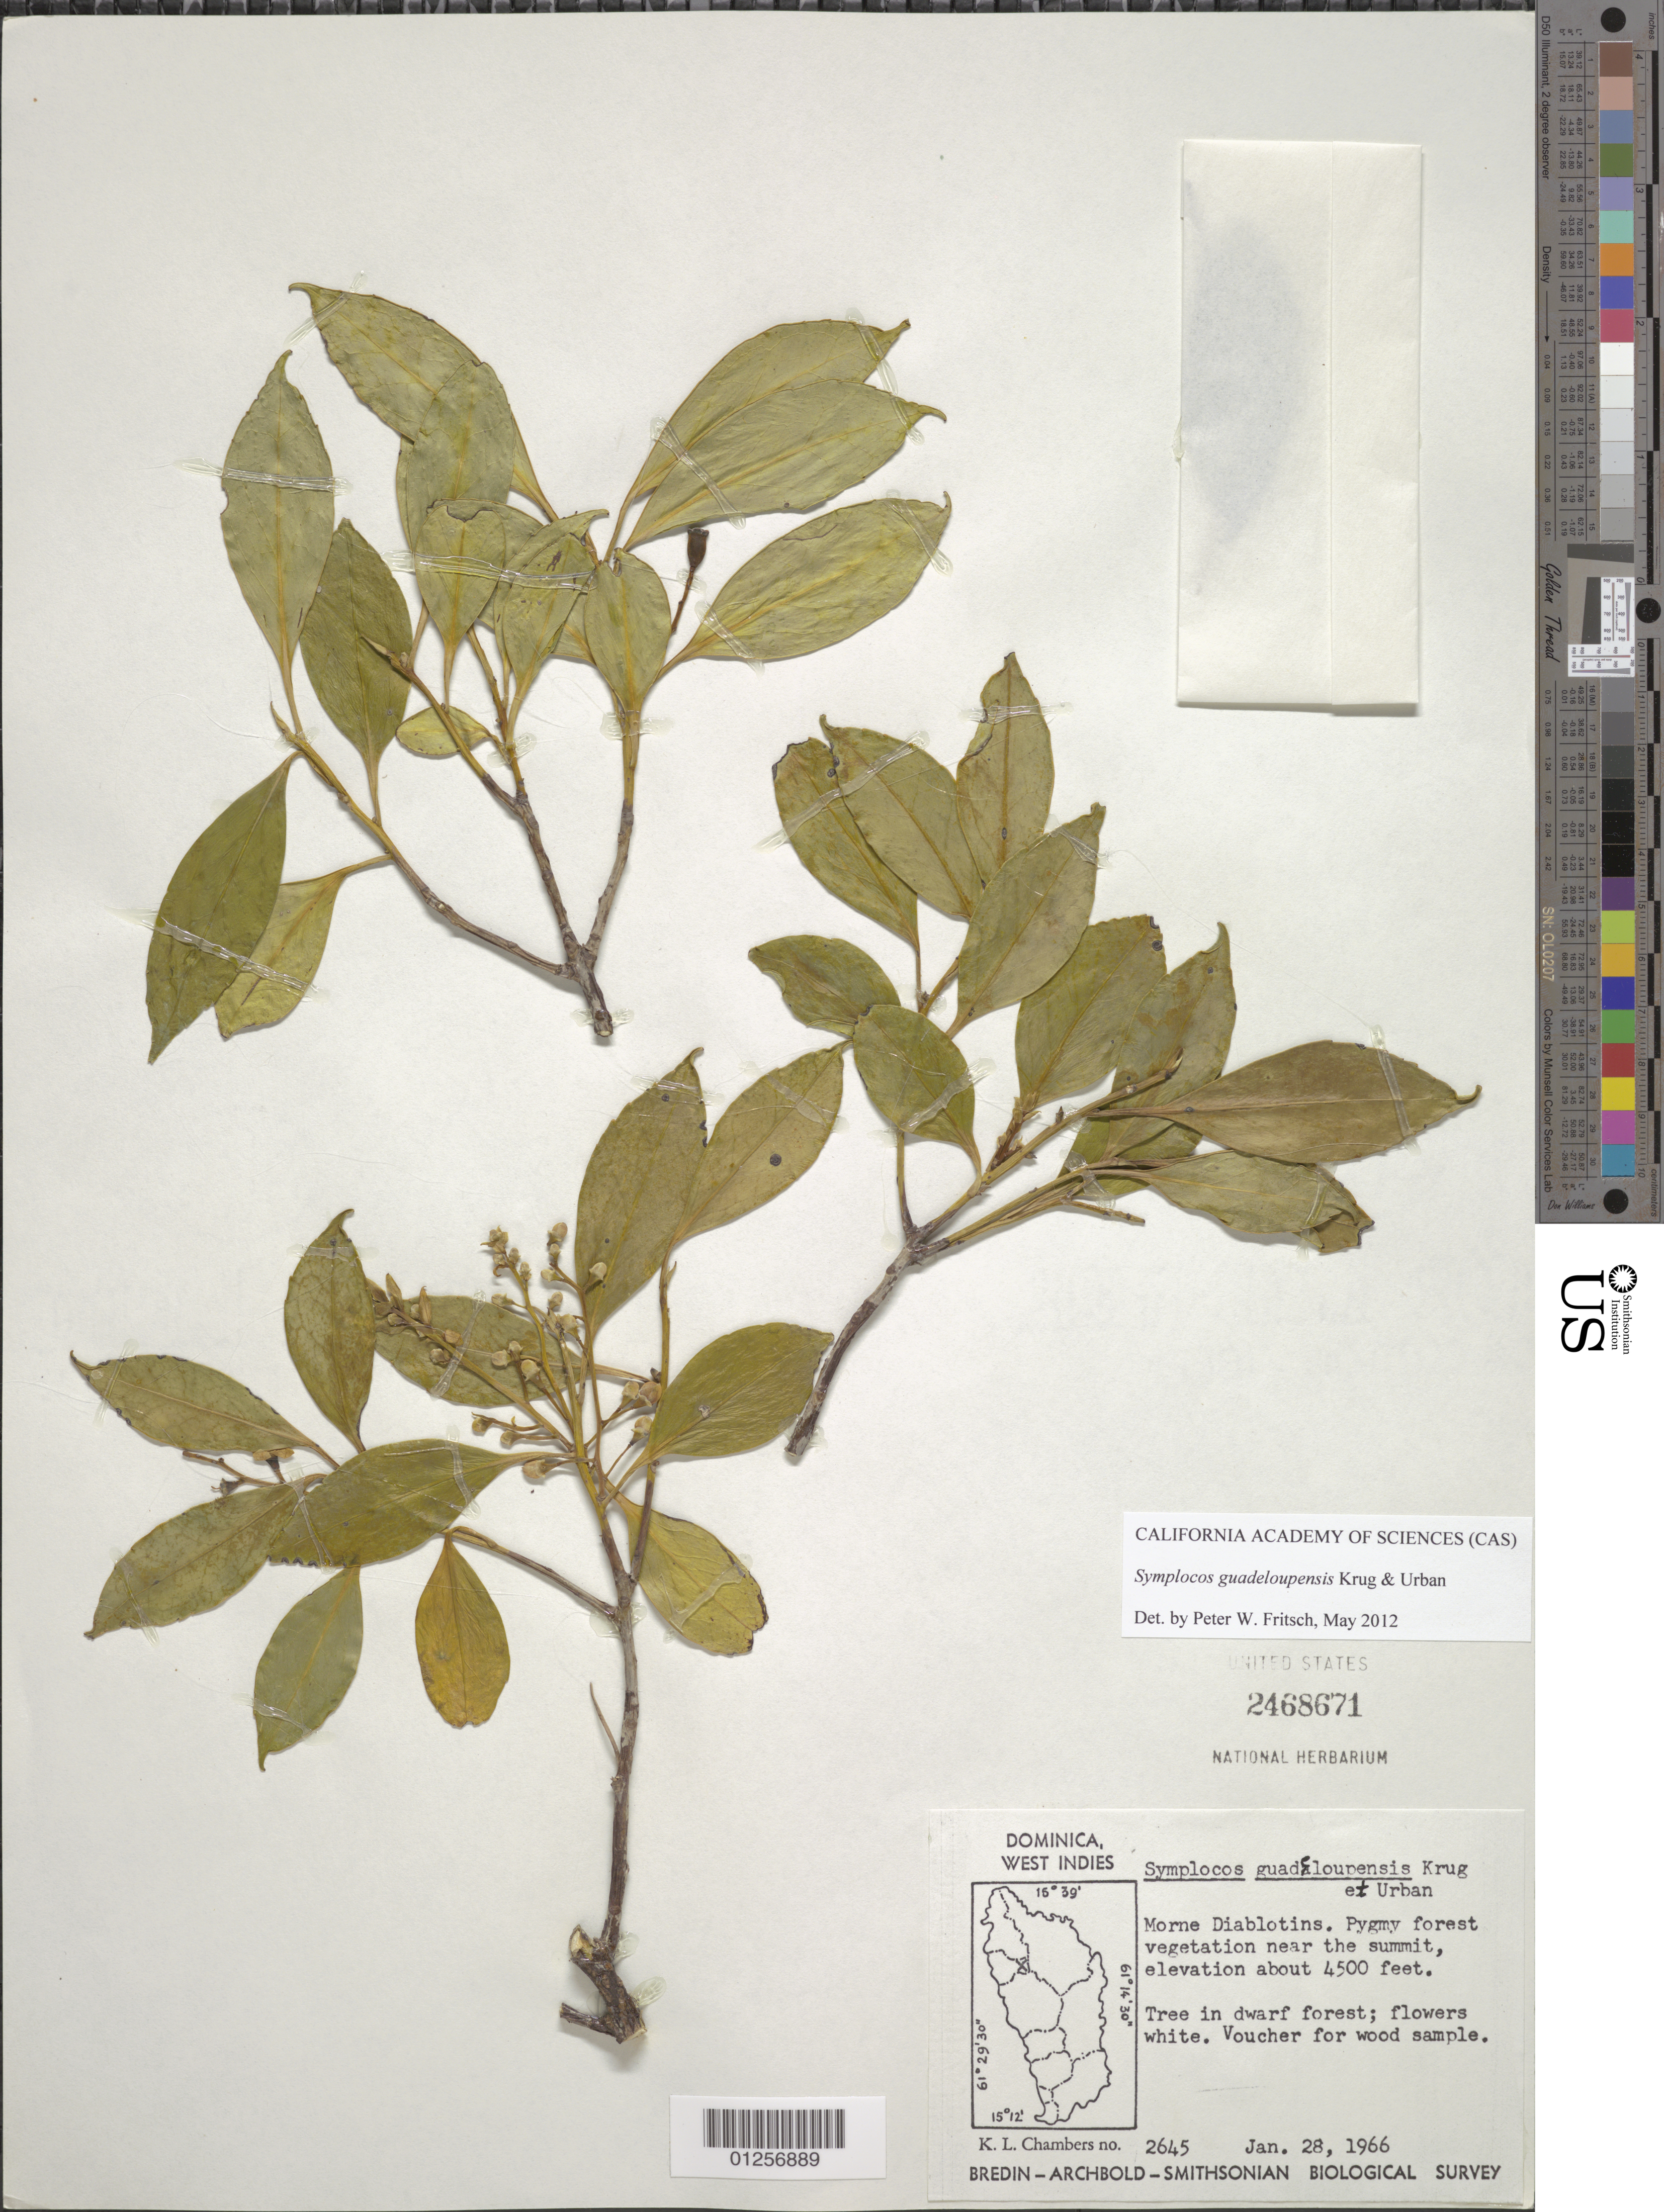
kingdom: Plantae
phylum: Tracheophyta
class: Magnoliopsida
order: Ericales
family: Symplocaceae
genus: Symplocos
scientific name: Symplocos guadeloupensis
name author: Krug & Urb.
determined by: Fritsch, Peter W.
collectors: K. L. Chambers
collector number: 2645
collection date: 1966-01-28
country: Dominica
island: Dominica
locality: Morne Diablotin, near summit.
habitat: Pygmy forest vegetation near the summit. In dwarf forest.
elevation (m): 1372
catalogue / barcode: US 2468671